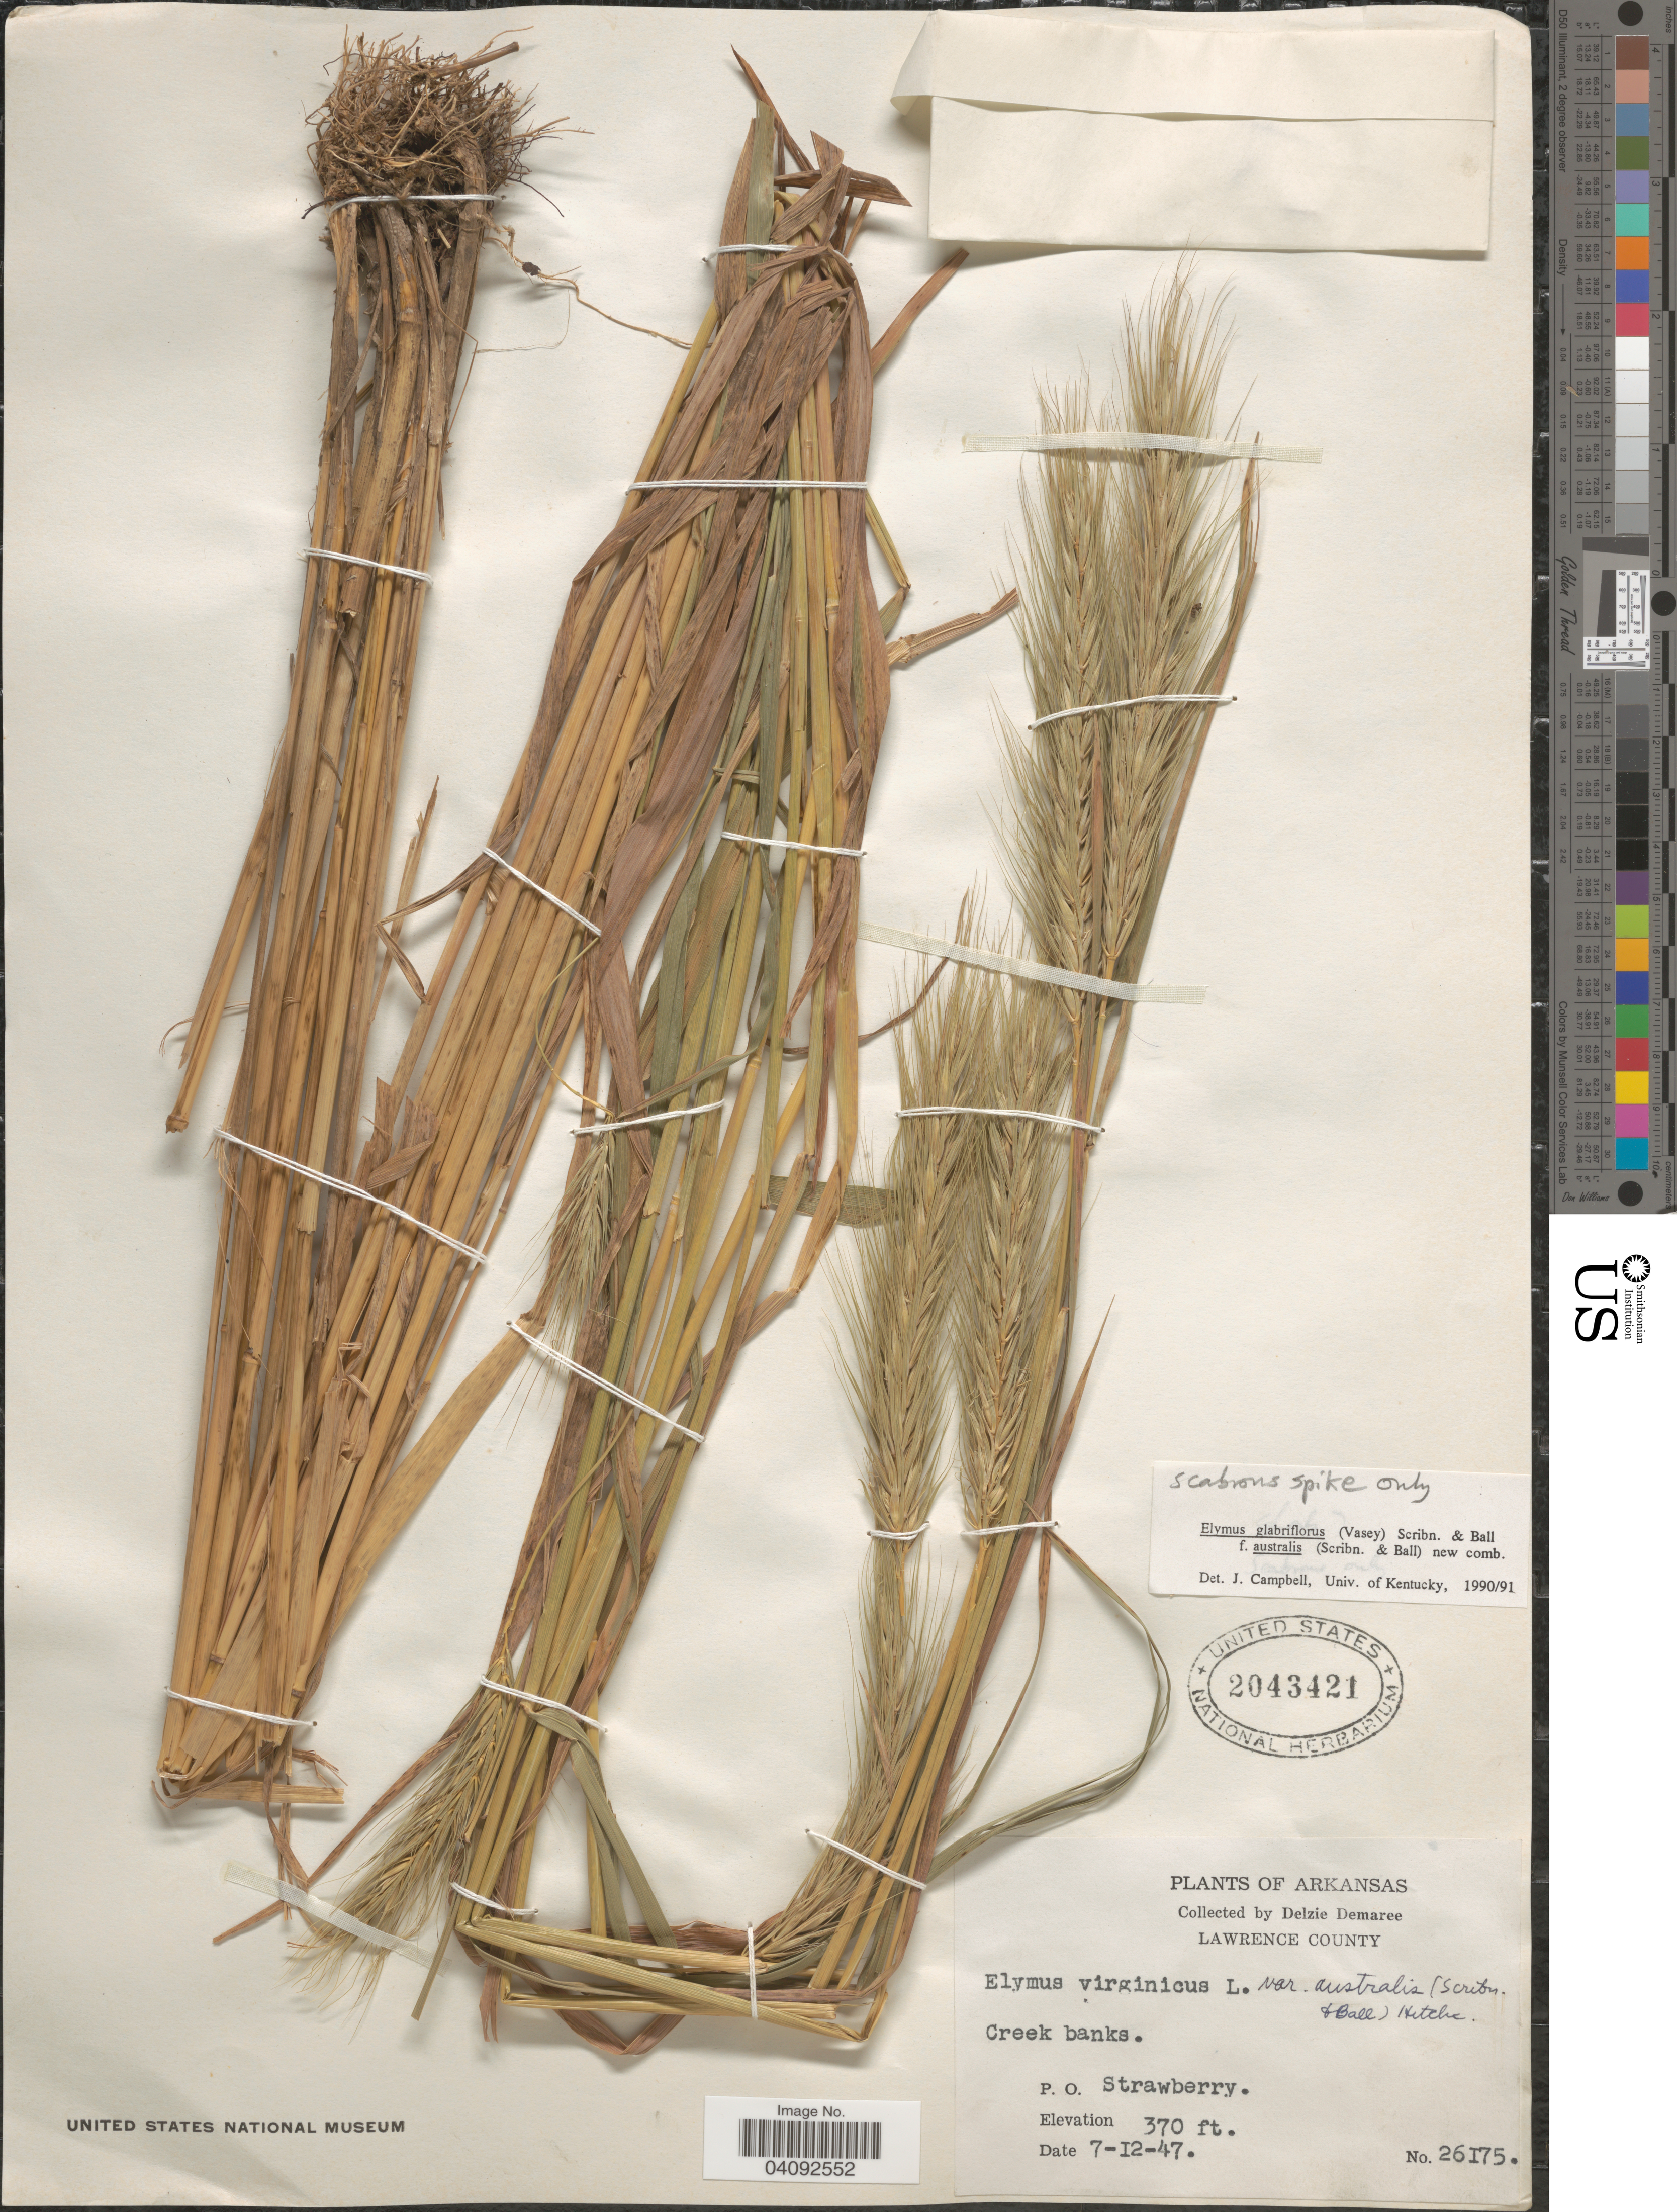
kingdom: Plantae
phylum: Tracheophyta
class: Liliopsida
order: Poales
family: Poaceae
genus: Elymus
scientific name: Elymus glabriflorus var. australis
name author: (Scribn. & C.R. Ball) J.J.N. Campb.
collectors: D. Demaree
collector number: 26175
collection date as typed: Transcribed d/m/y: 12/7/47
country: United States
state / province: Arkansas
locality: Lawrence County. P. O. Strawberry.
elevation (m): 113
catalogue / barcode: US 2043421